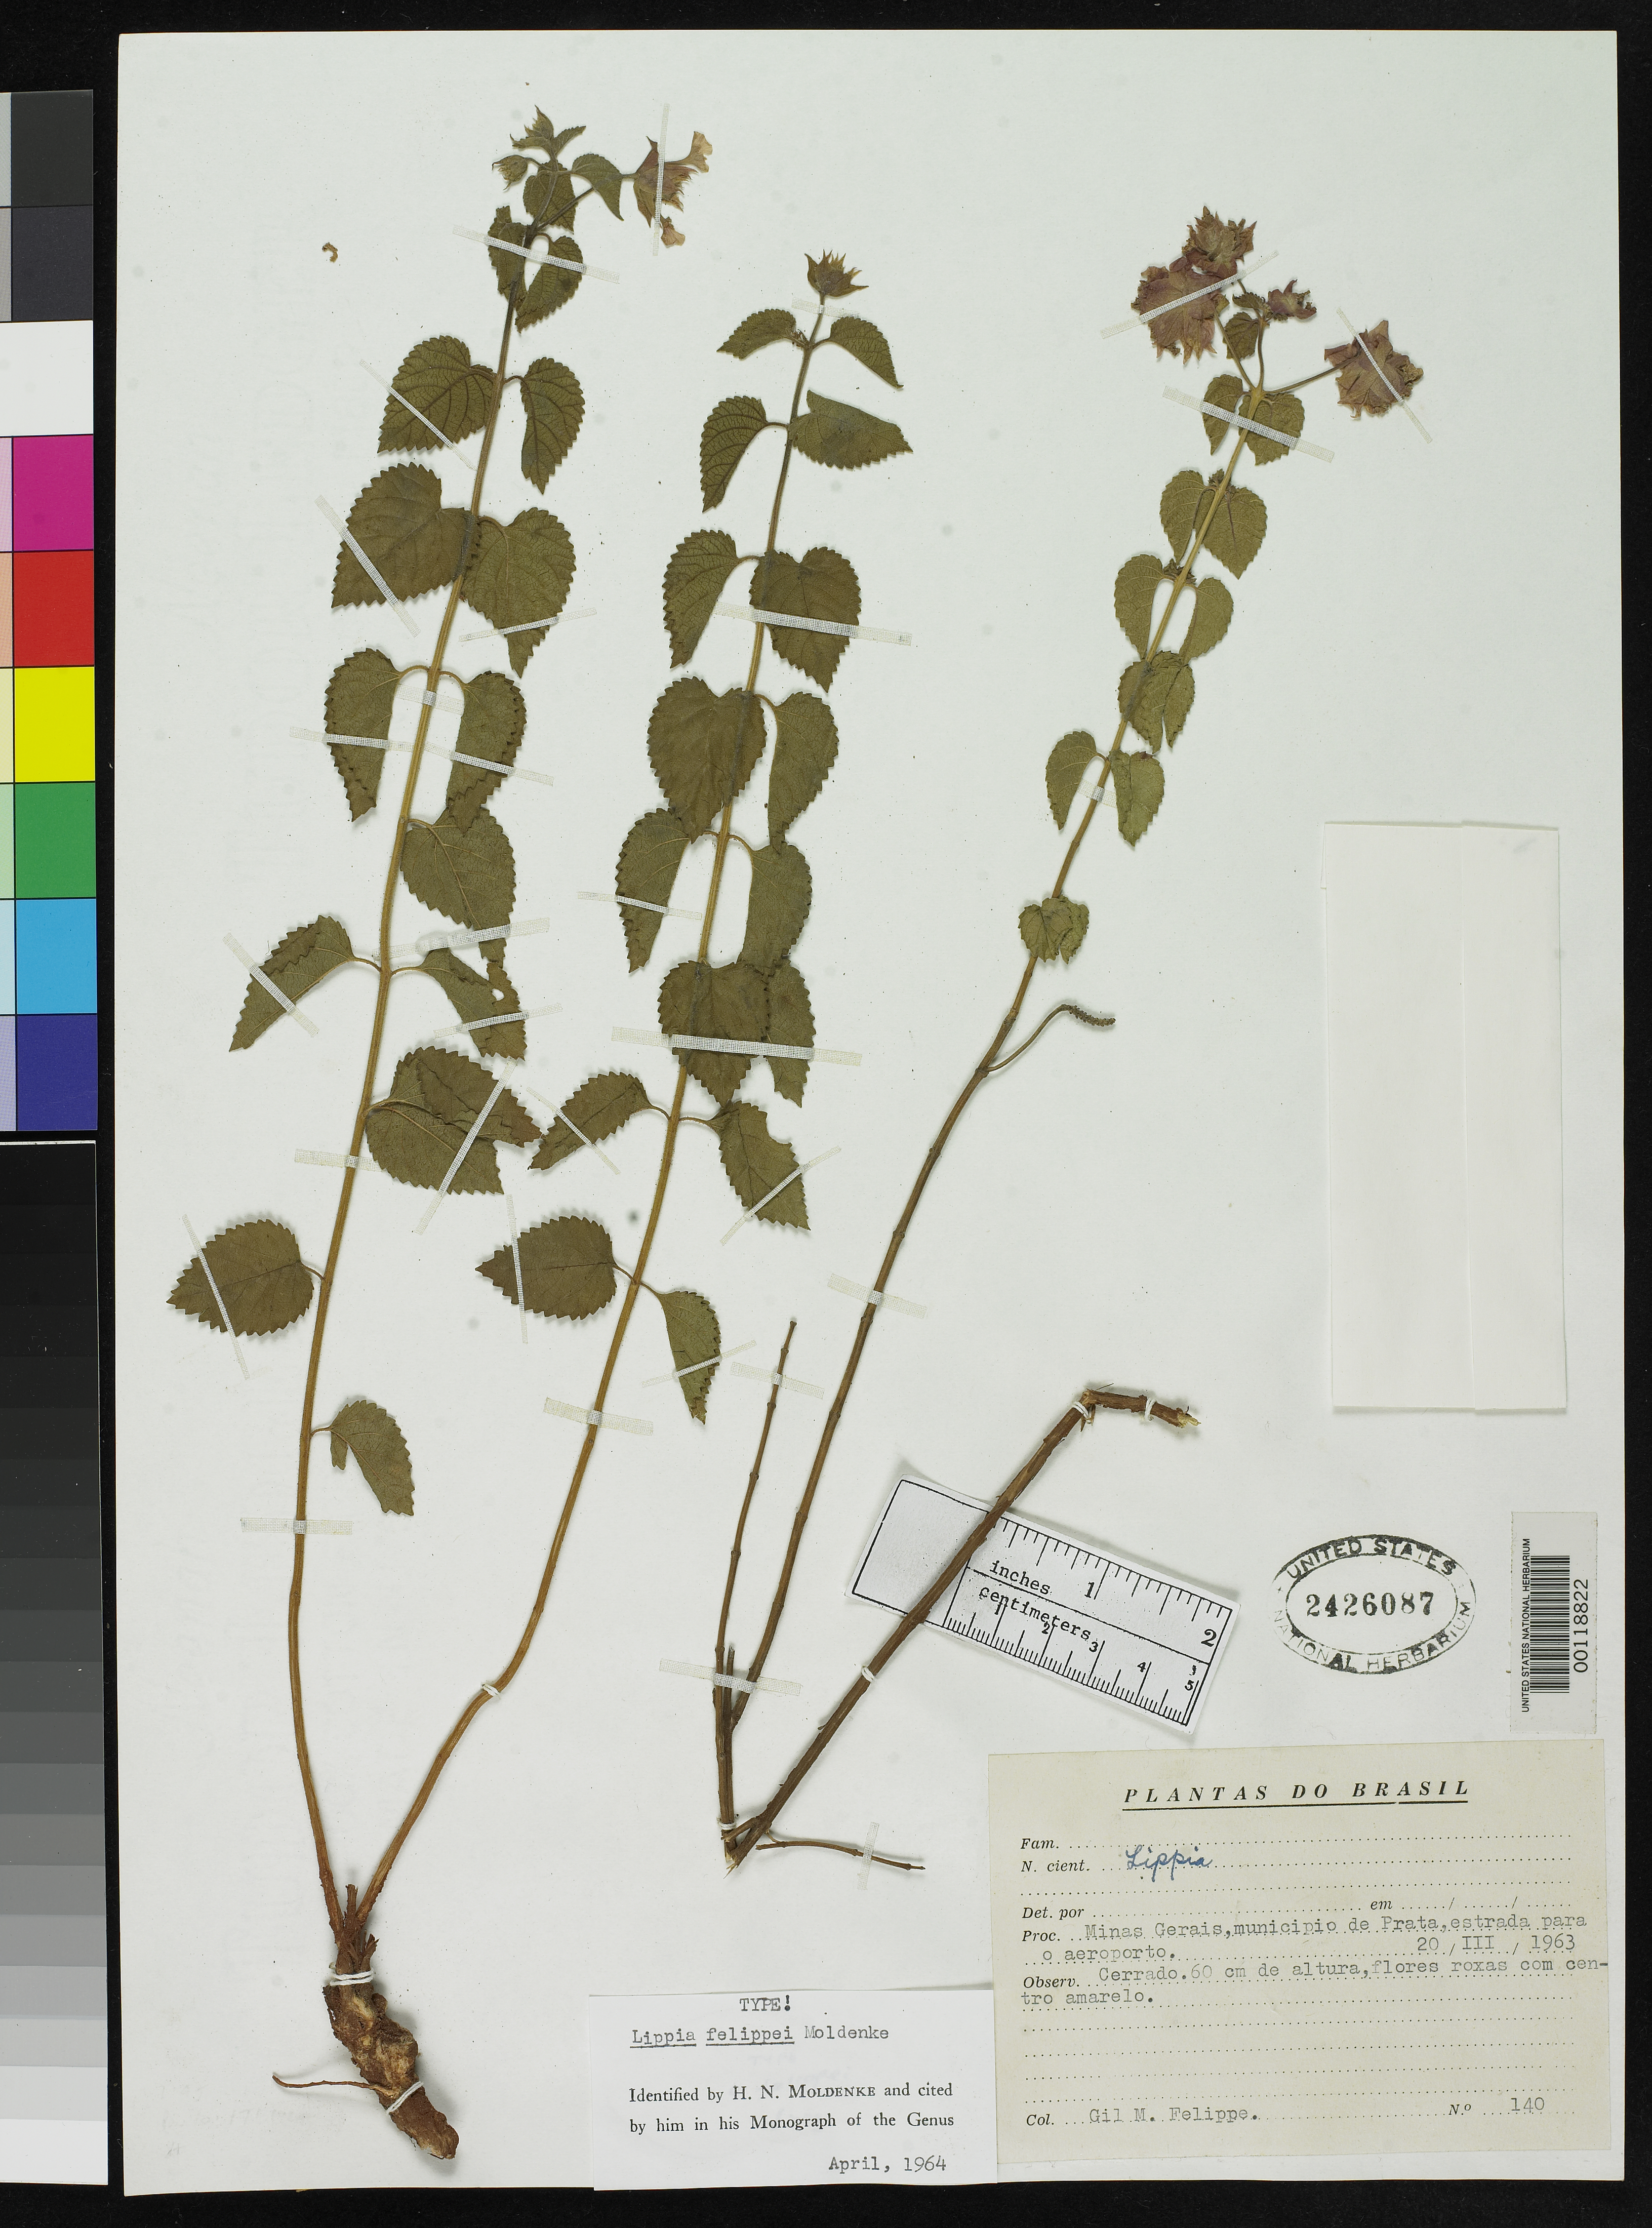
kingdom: Plantae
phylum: Tracheophyta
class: Magnoliopsida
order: Lamiales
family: Verbenaceae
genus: Lippia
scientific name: Lippia felippei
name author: Moldenke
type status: Holotype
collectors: G. M. Felippe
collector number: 140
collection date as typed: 20 Mar 1963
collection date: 1963-03-20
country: Brazil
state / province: Minas Gerais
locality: Prata.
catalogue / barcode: US 2426087